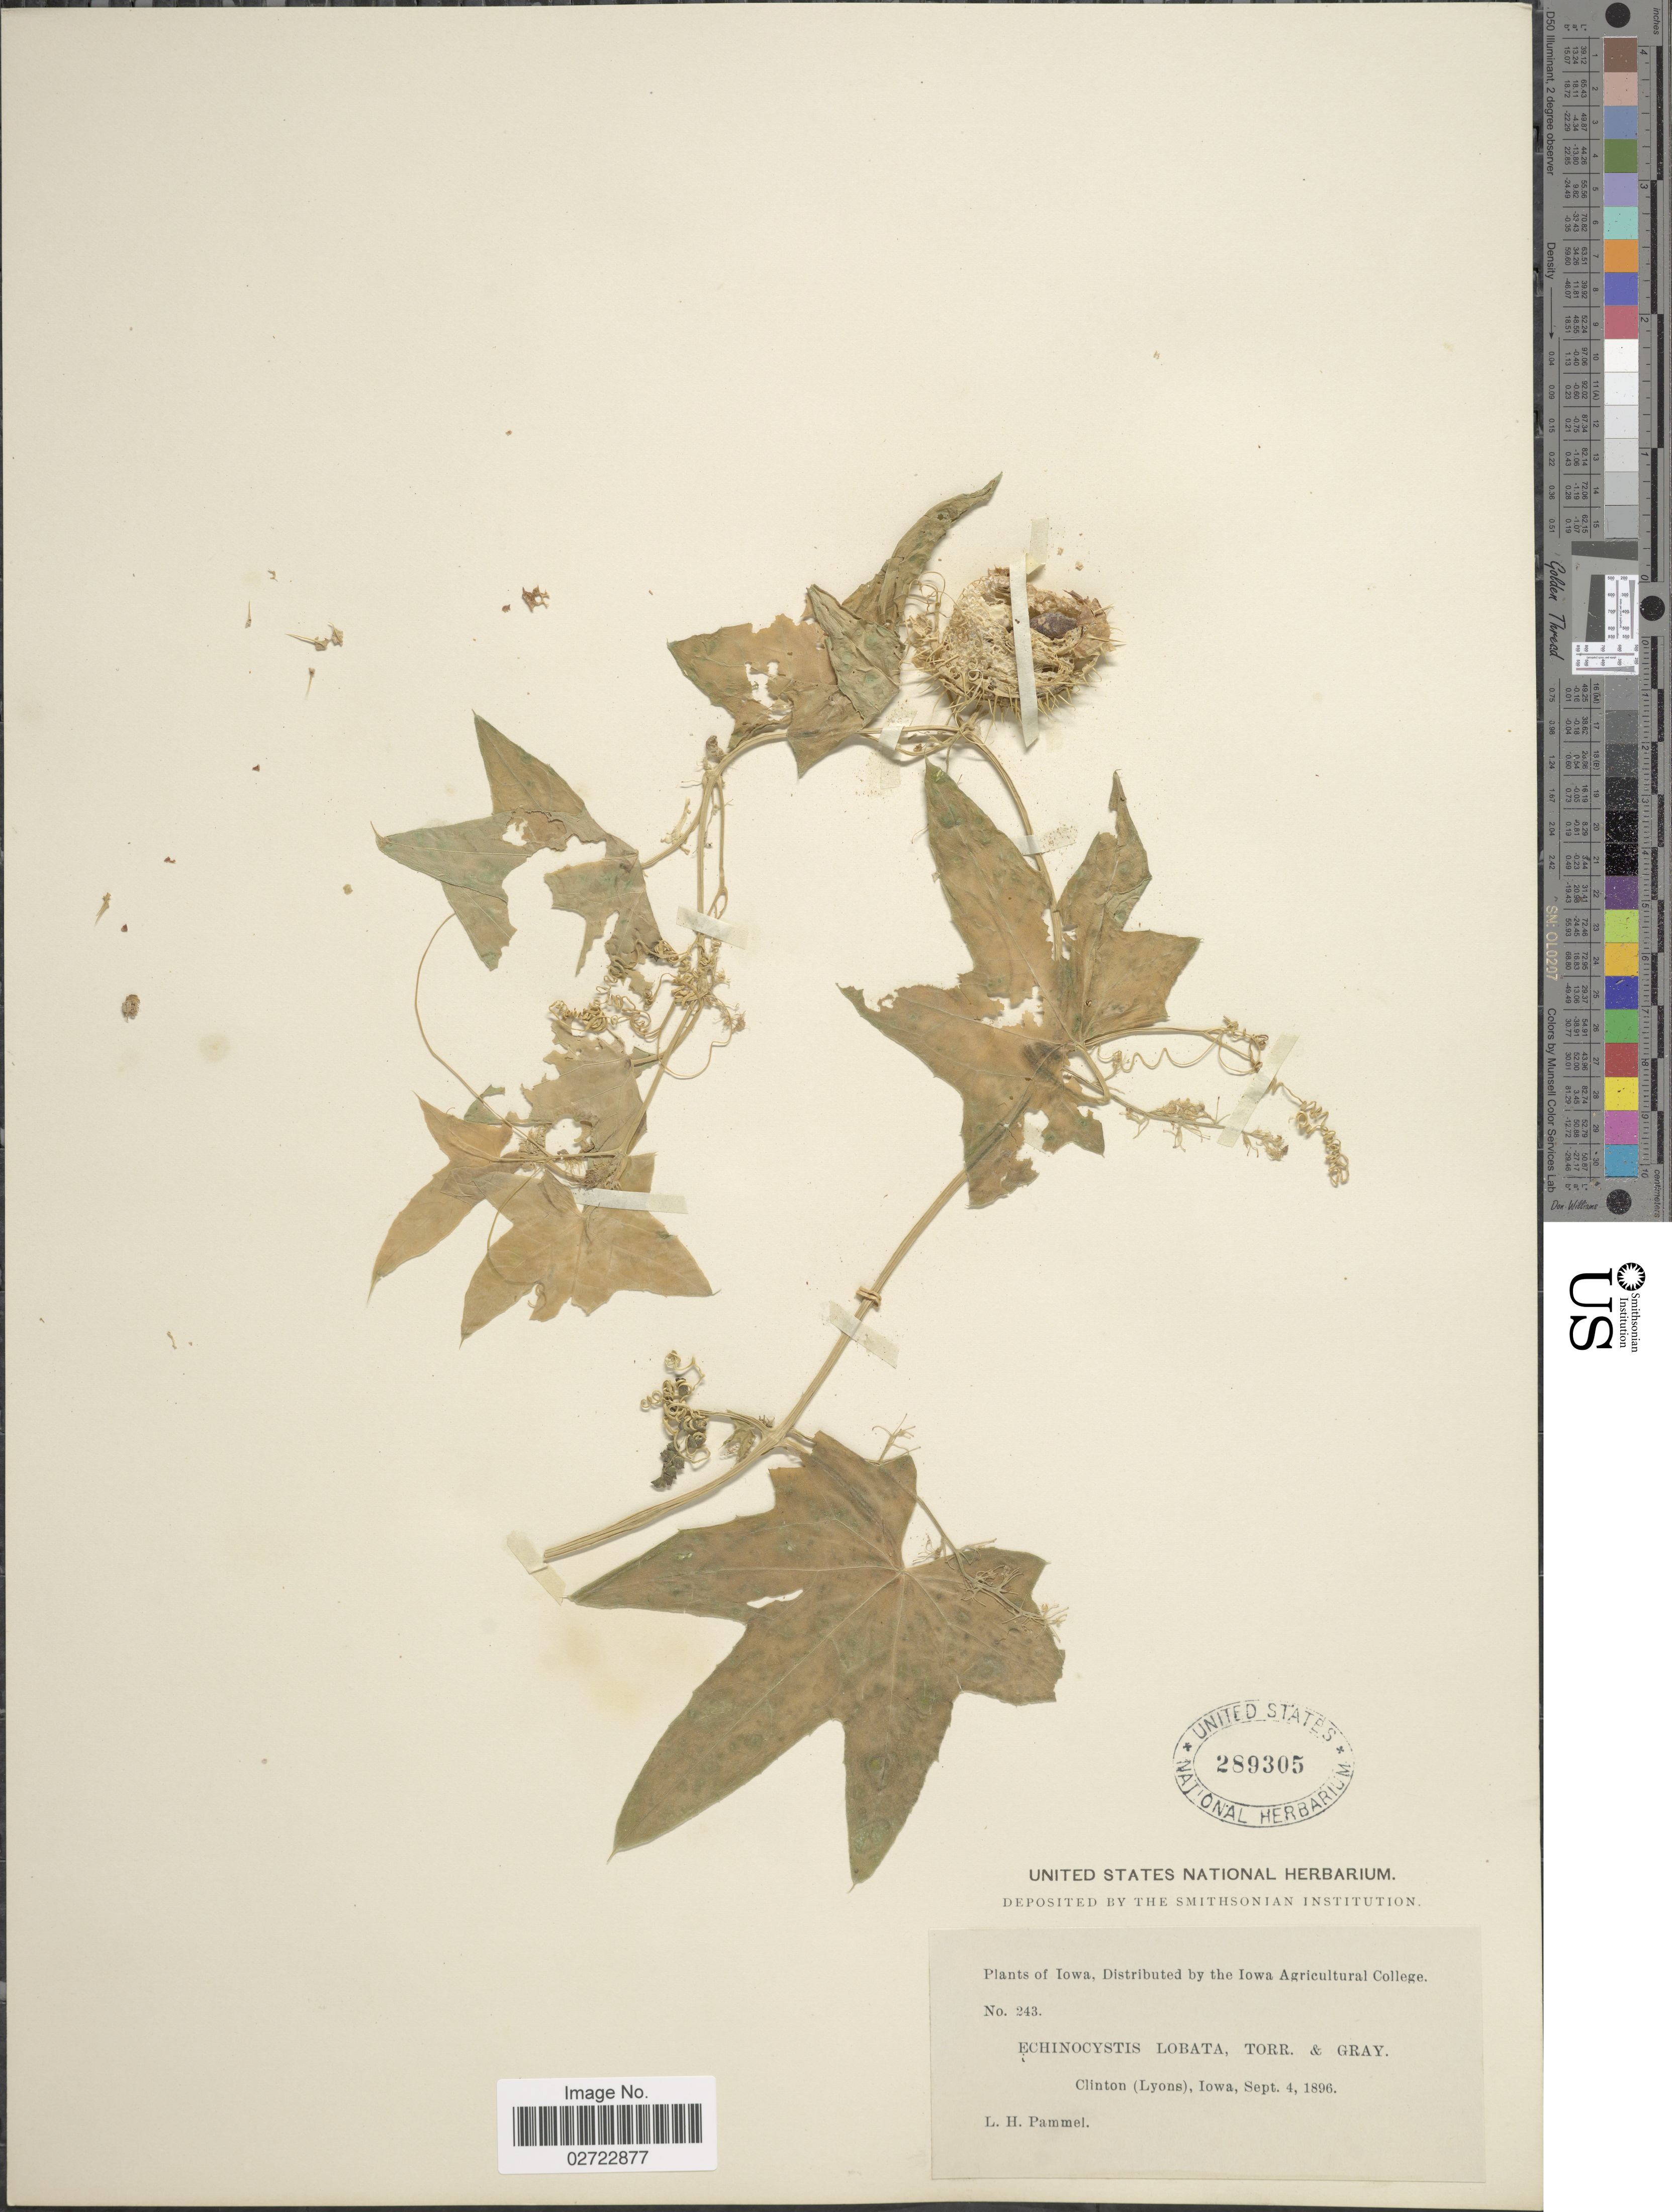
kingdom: Plantae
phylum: Tracheophyta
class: Magnoliopsida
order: Cucurbitales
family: Cucurbitaceae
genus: Echinocystis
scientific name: Echinocystis lobata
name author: (Michx.) Torr. & A. Gray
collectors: L. Pammel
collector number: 243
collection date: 1896-09-04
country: United States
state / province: Iowa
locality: Clinton (Lyons)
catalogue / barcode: US 289305